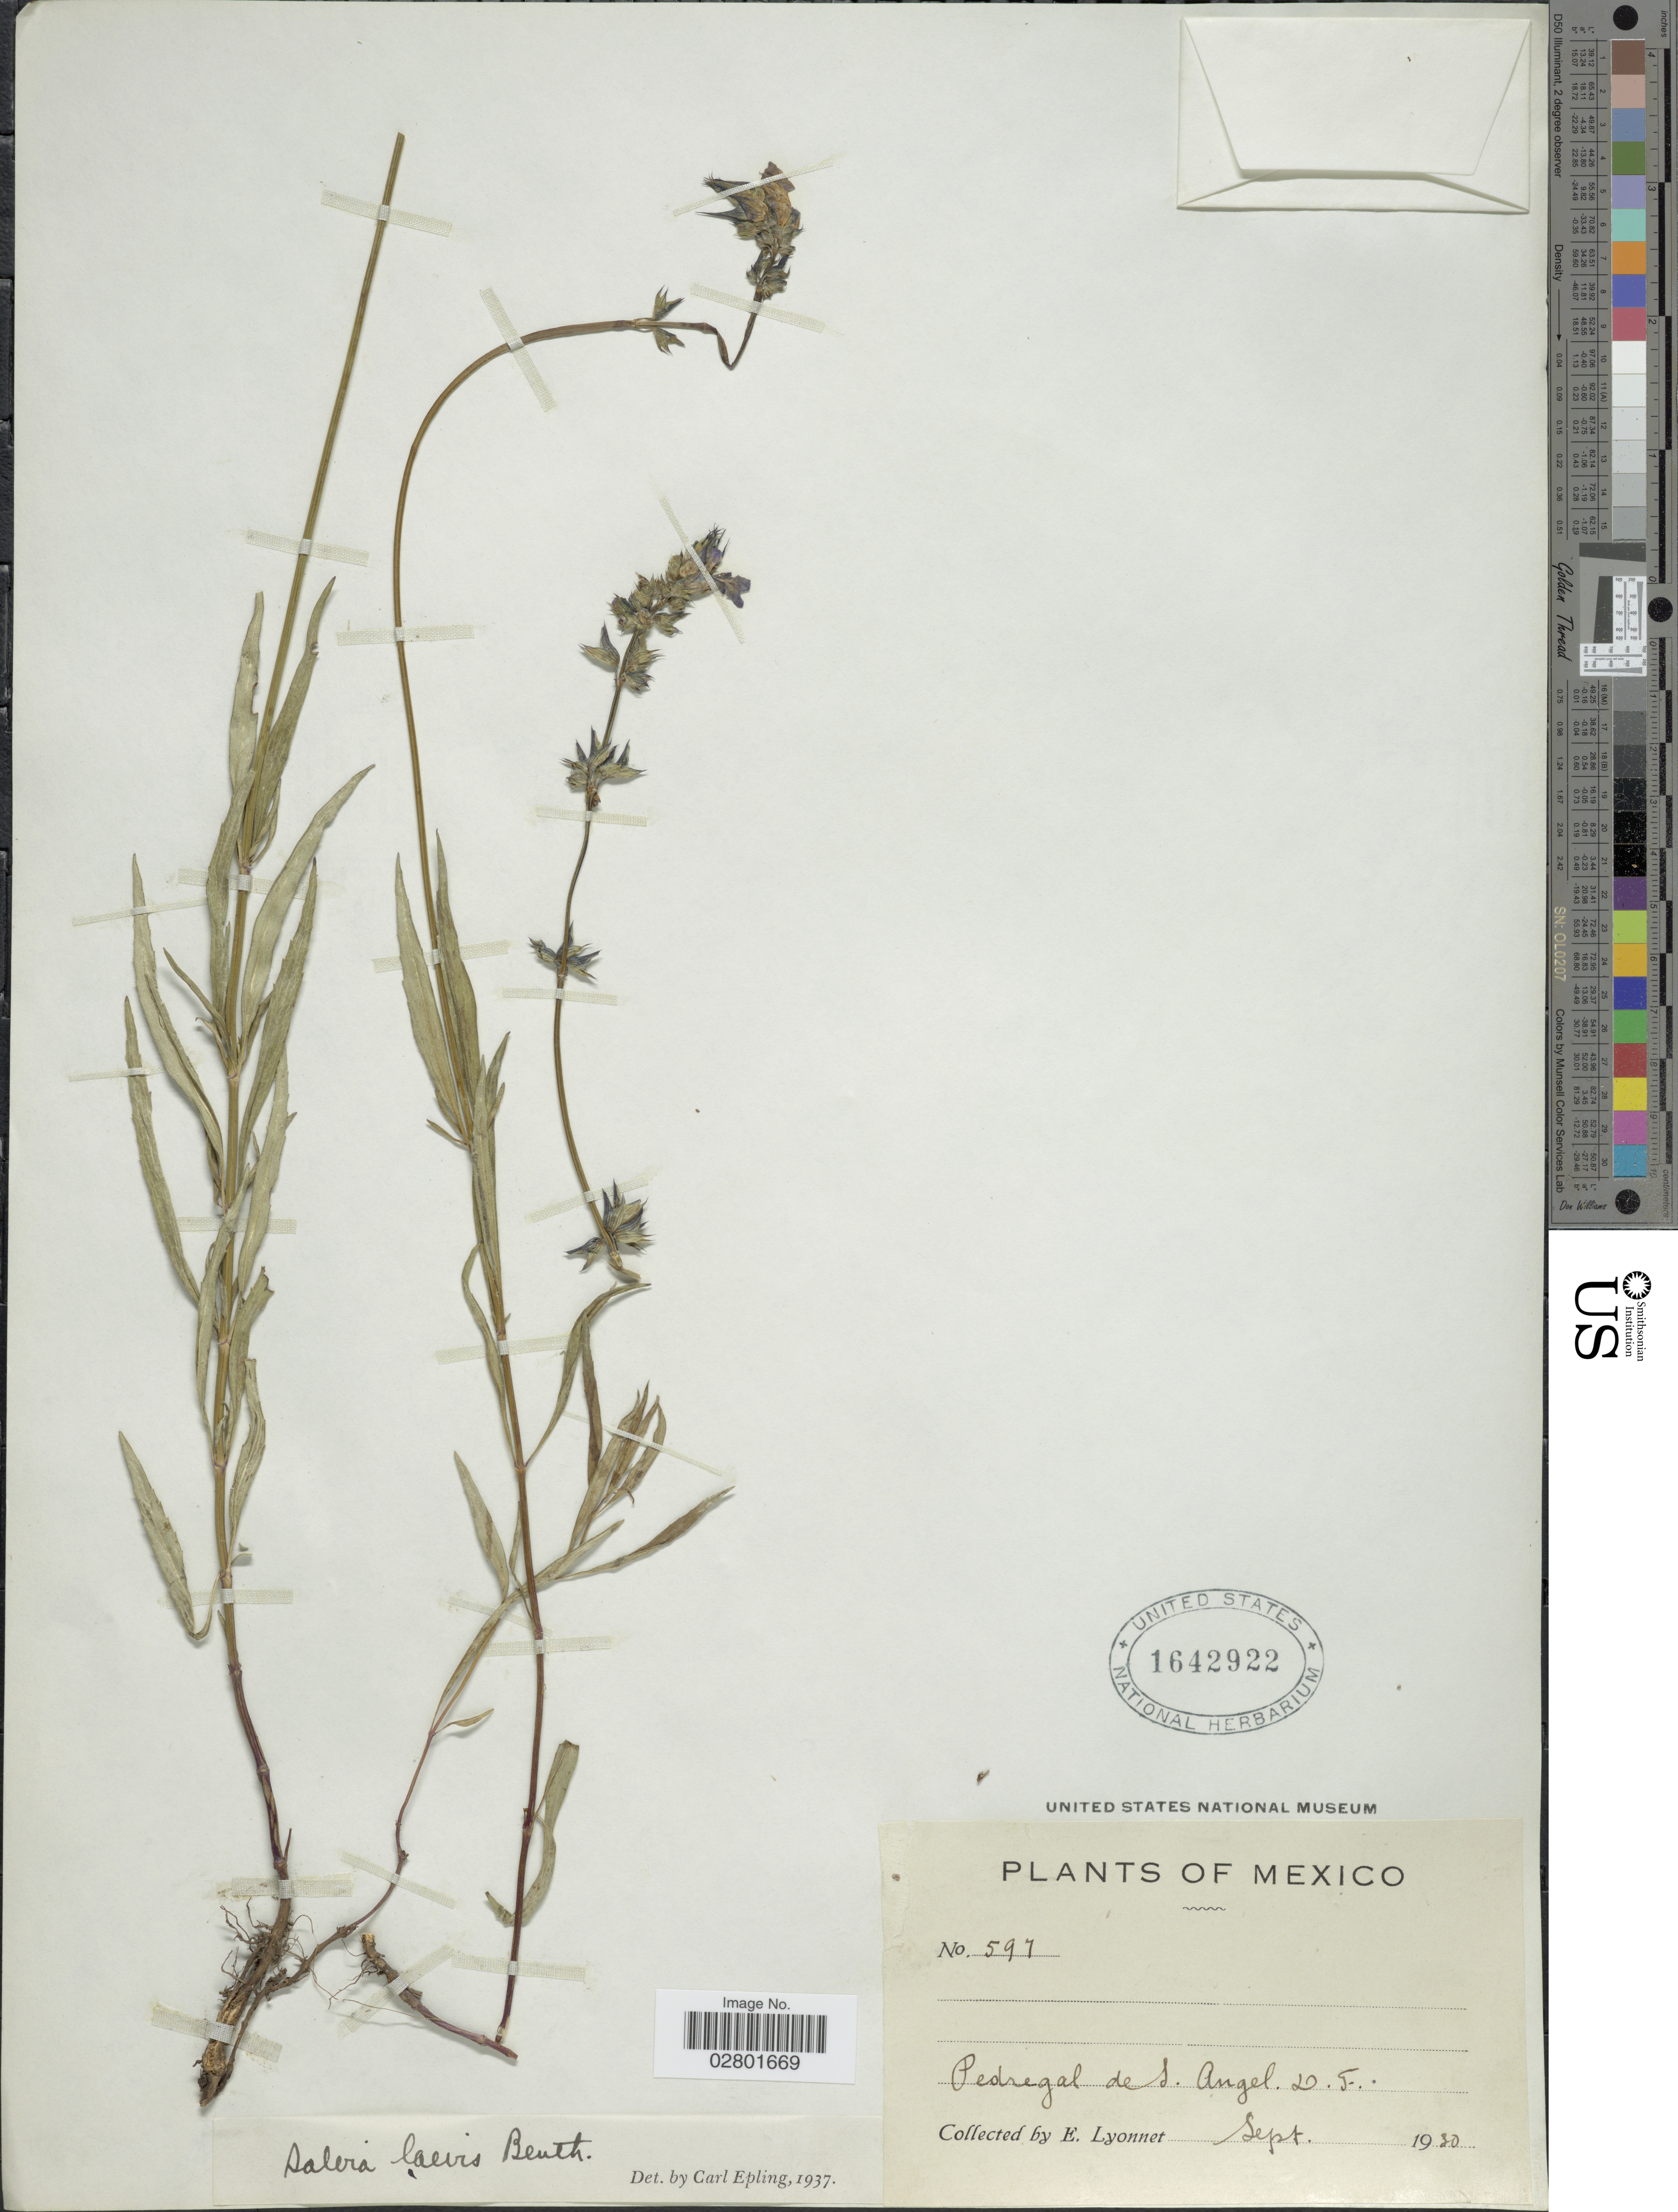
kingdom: Plantae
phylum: Tracheophyta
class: Magnoliopsida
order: Lamiales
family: Lamiaceae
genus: Salvia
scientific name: Salvia laevis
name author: Benth.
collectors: E. Lyonnet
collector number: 597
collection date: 1930-09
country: Mexico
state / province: Distrito Federal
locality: Pedregal de S. Angel.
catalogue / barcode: US 1642922